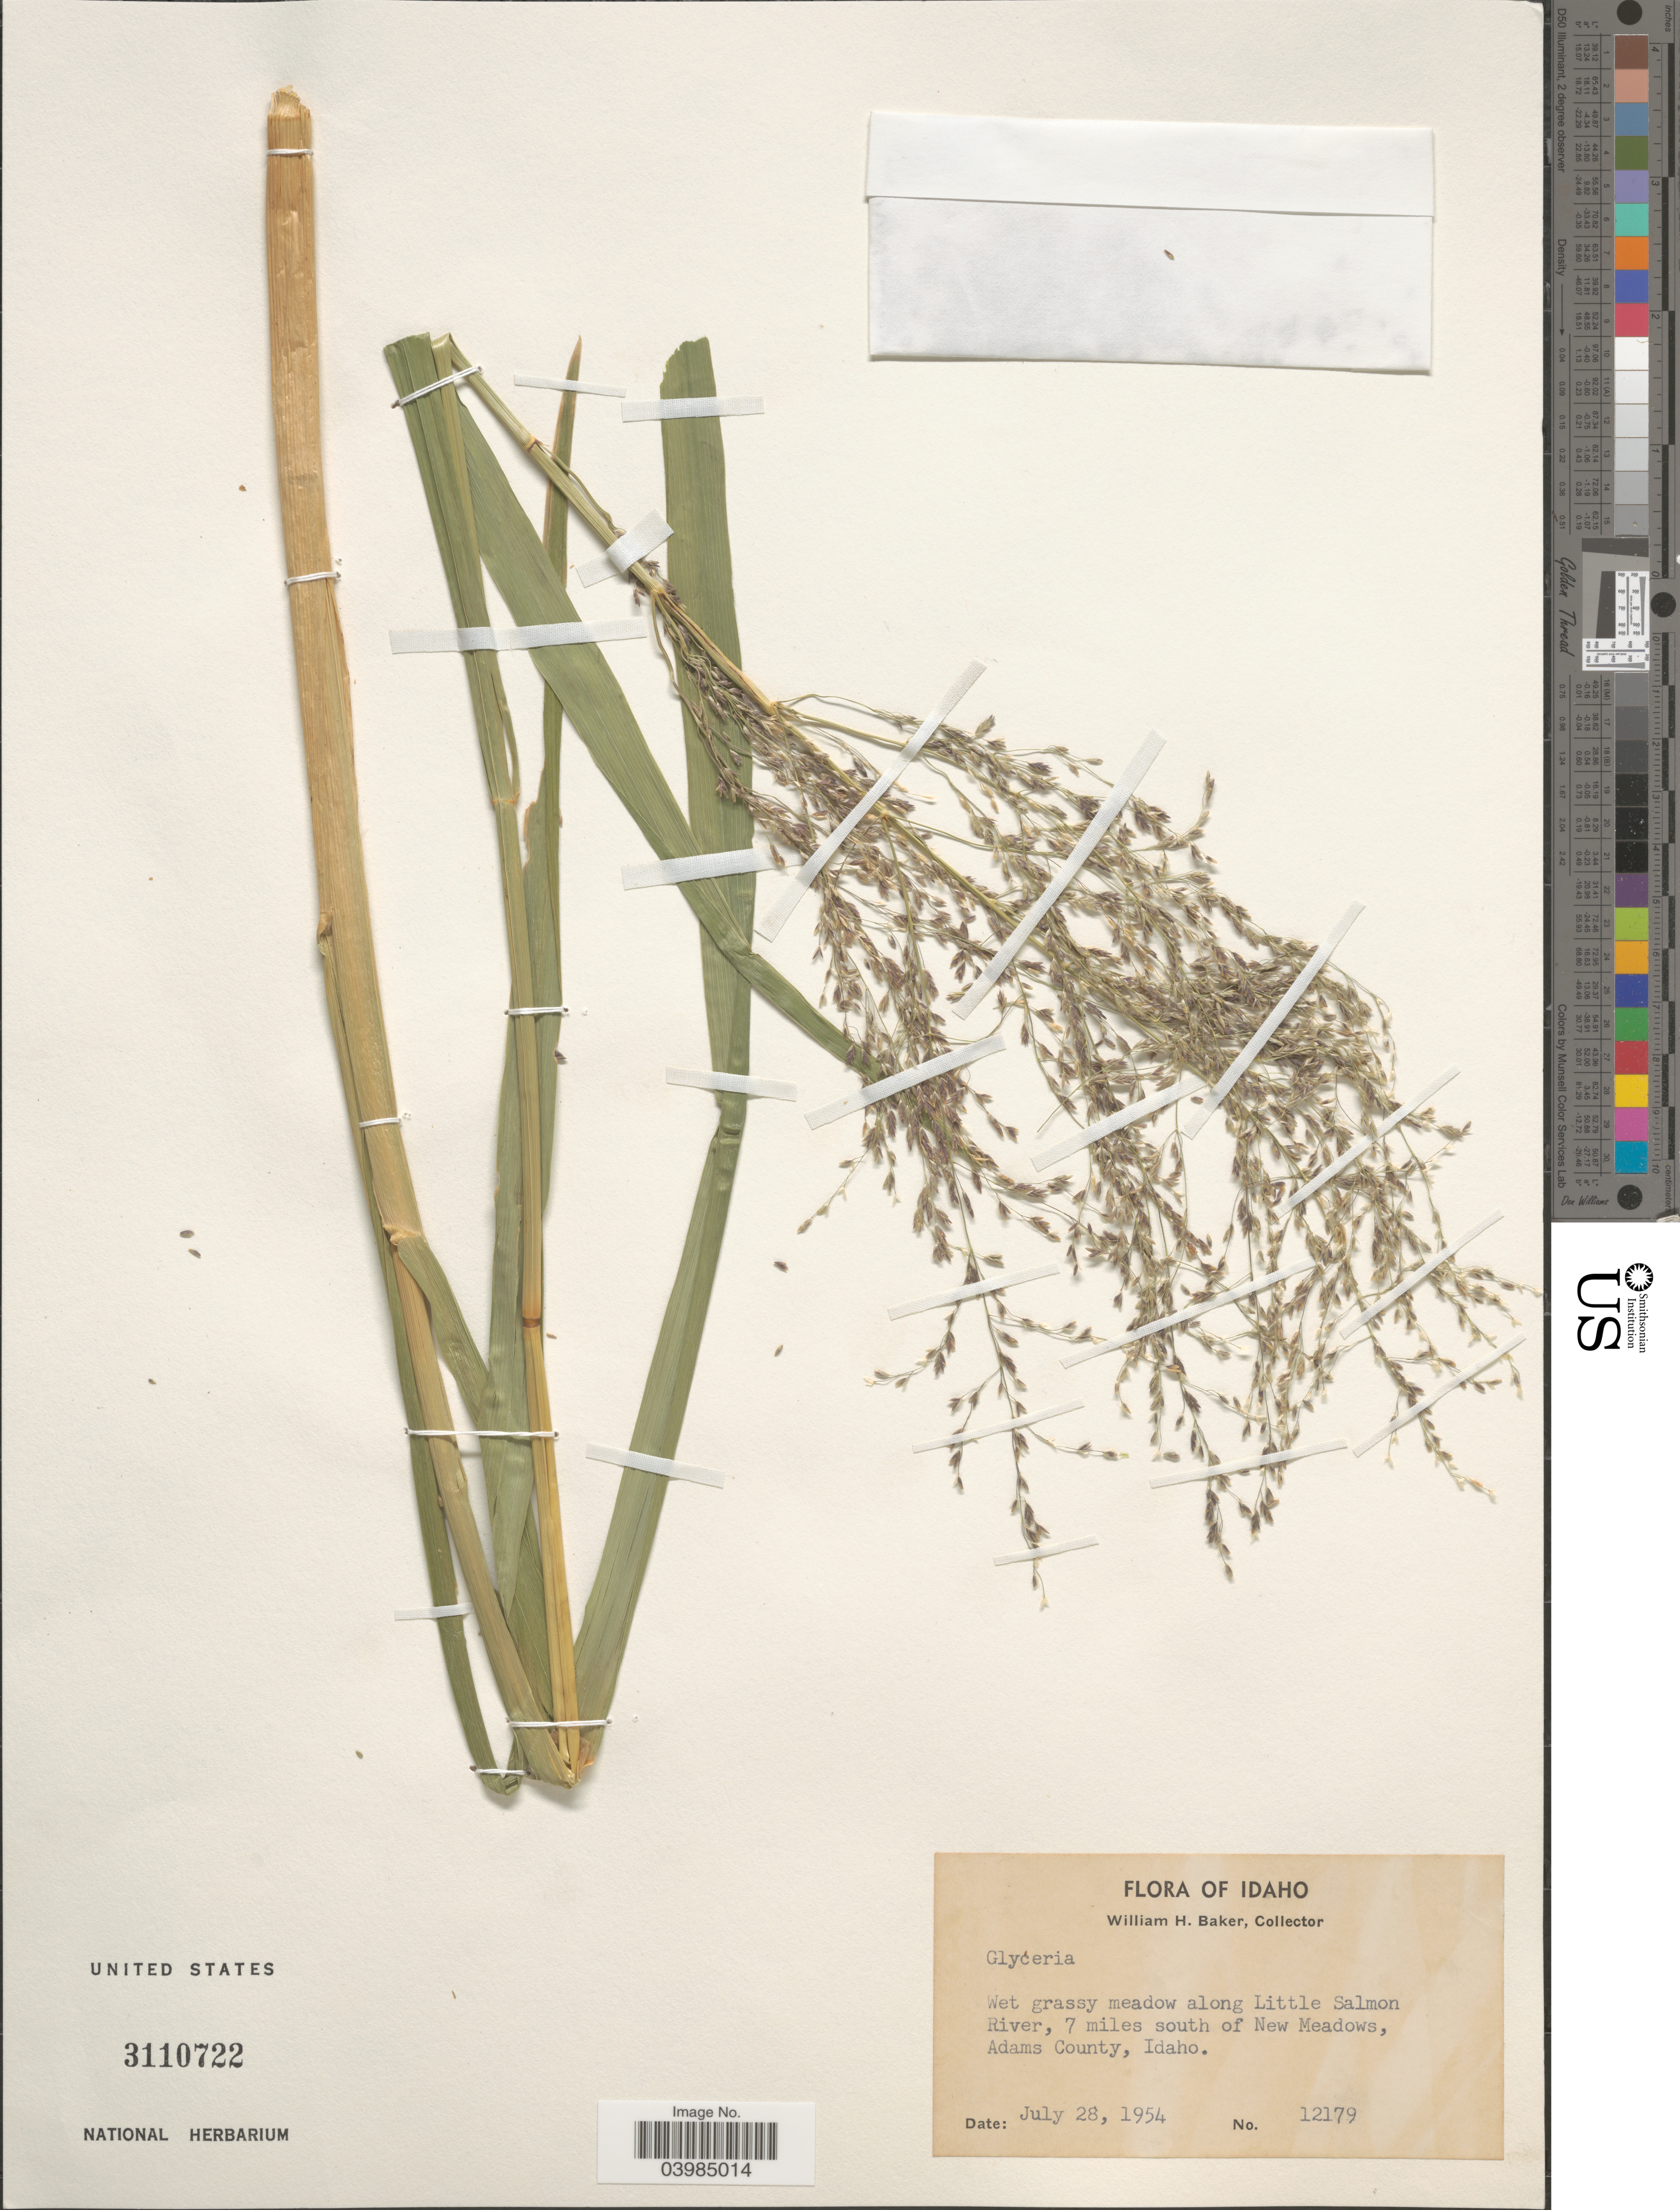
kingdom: Plantae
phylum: Tracheophyta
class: Liliopsida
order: Poales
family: Poaceae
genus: Glyceria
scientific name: Glyceria sp.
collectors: W. H. Baker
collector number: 12179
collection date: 1954-07-28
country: United States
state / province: Idaho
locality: Along Little Salmon River, 7 miles south of New Meadows, Adams County.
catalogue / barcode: US 3110722